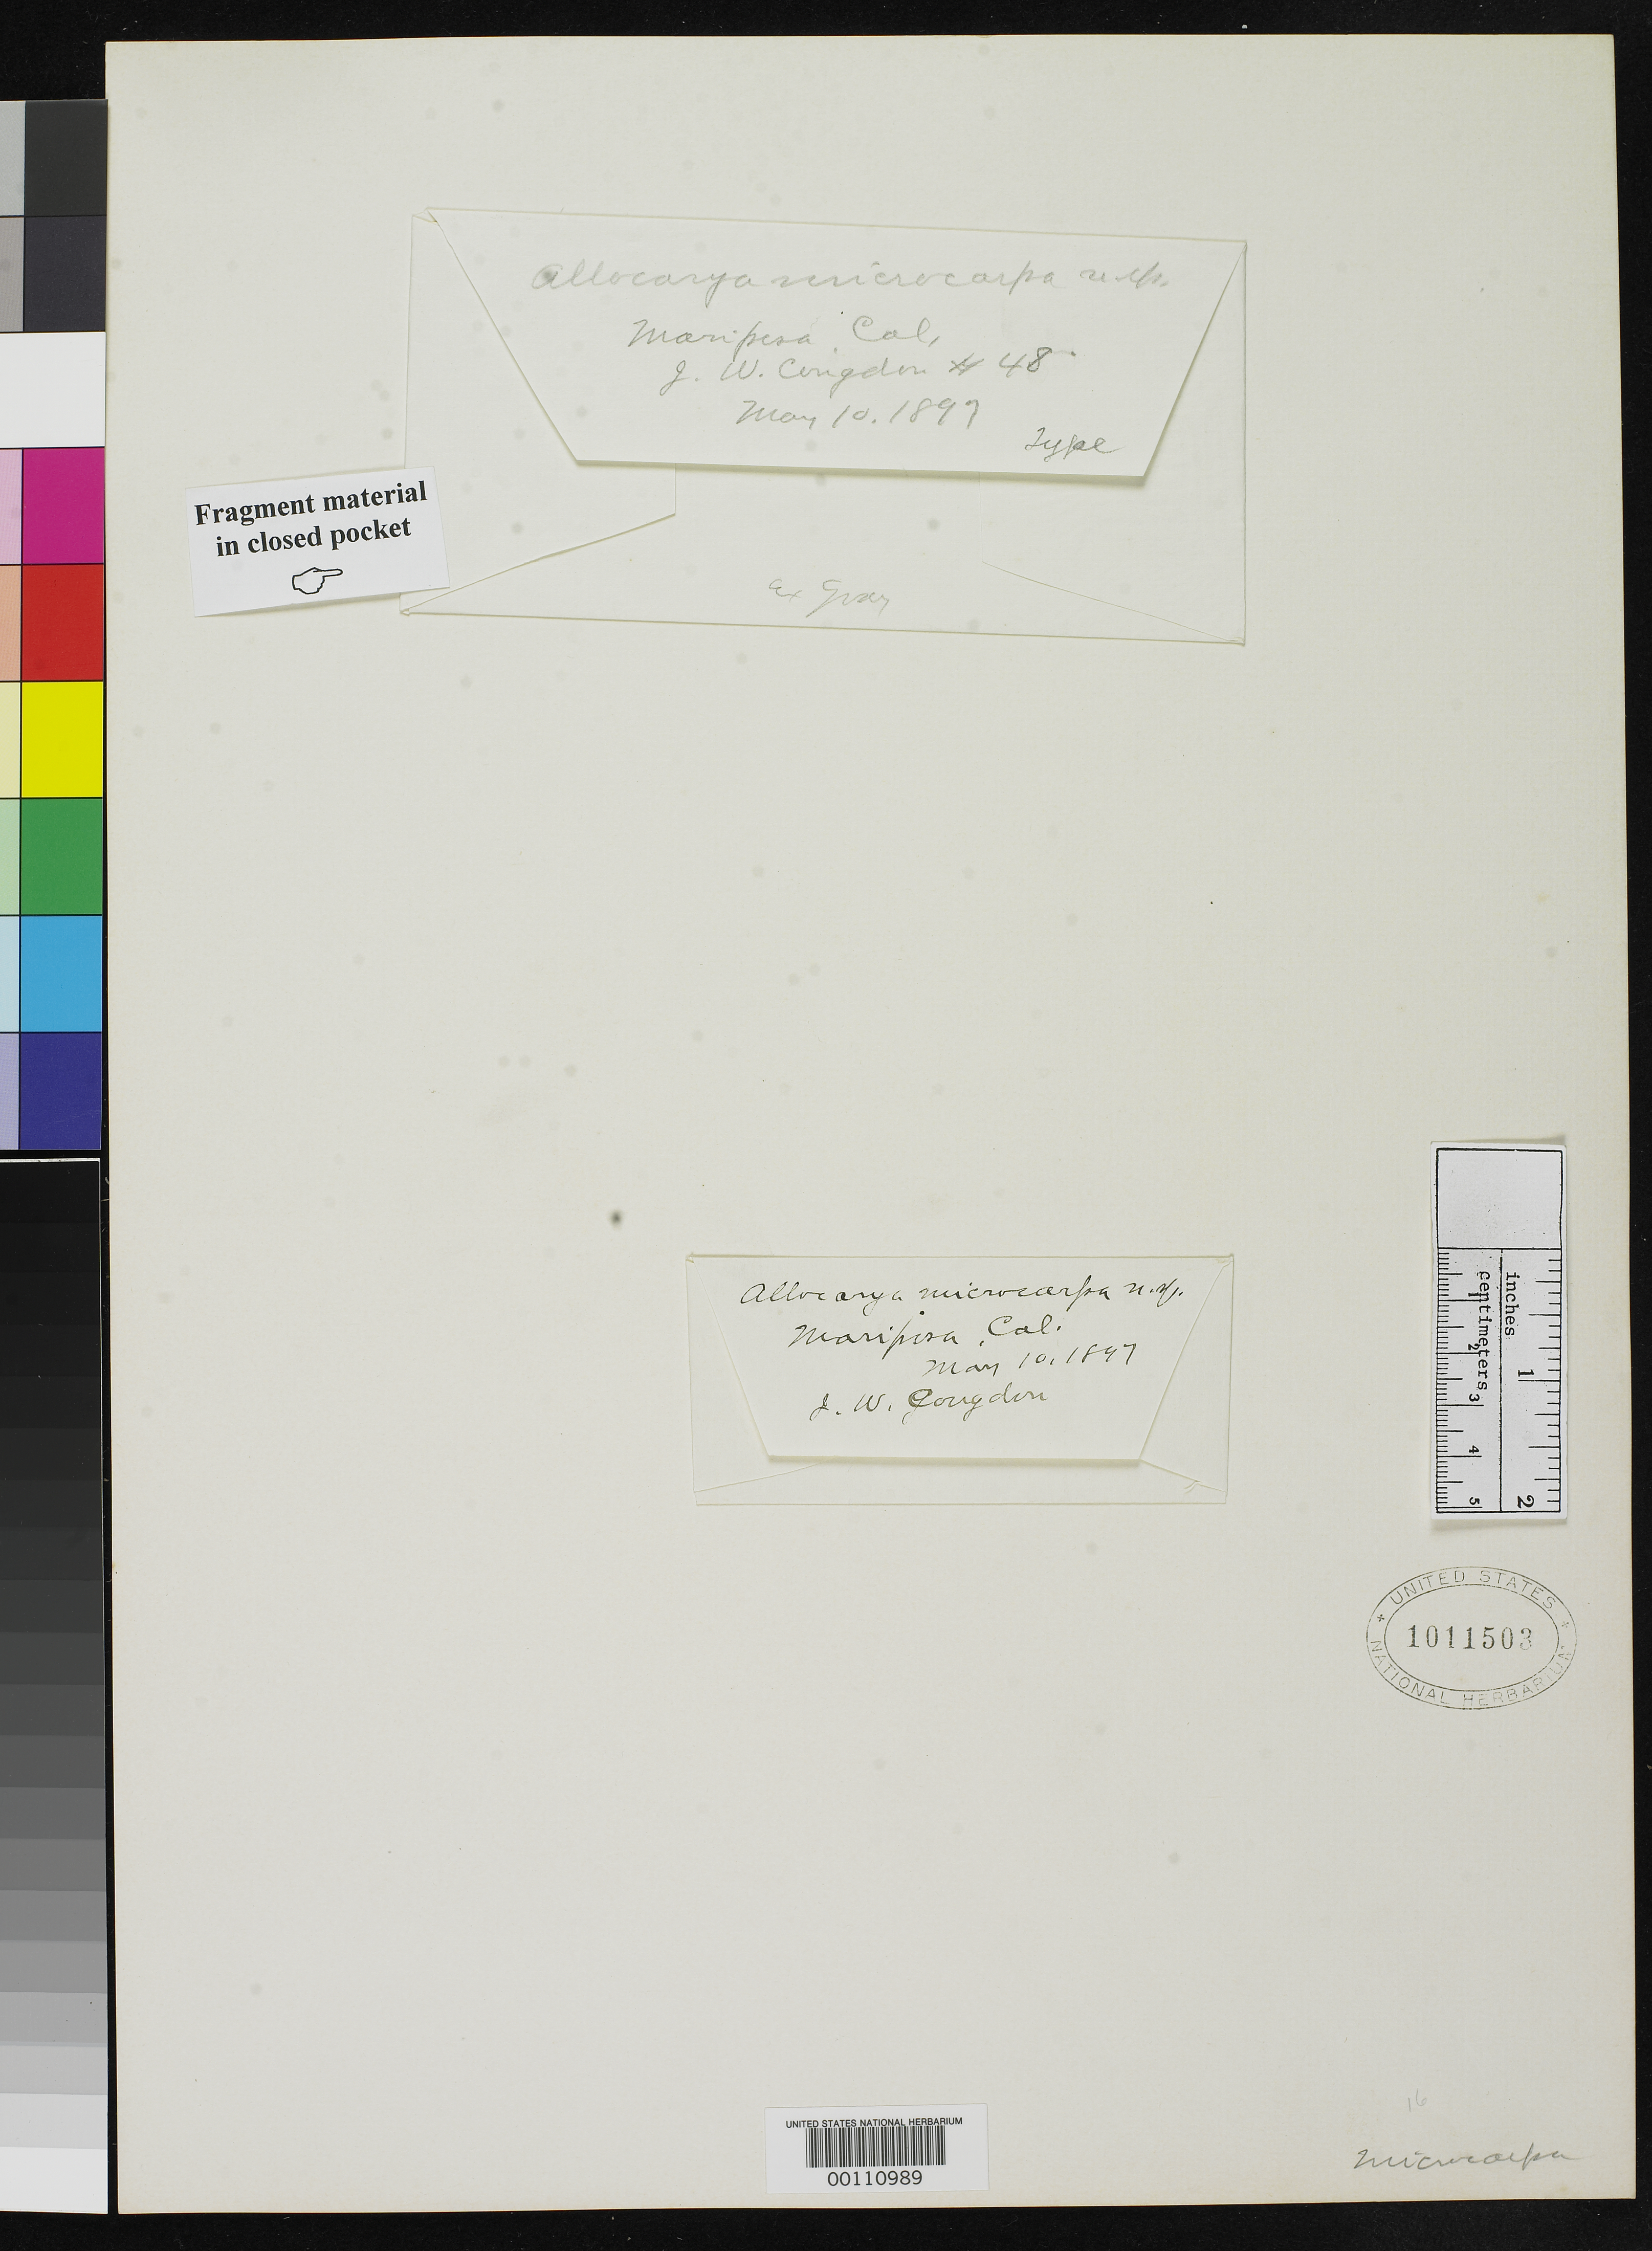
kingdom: Plantae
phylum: Tracheophyta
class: Magnoliopsida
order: Boraginales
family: Boraginaceae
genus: Allocarya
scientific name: Allocarya microcarpa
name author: Piper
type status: Isotype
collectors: J. W. Congdon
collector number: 48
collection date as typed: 10 May 1897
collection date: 1897-05-10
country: United States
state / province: California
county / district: Mariposa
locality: Mariposa.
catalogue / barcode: US 1011503